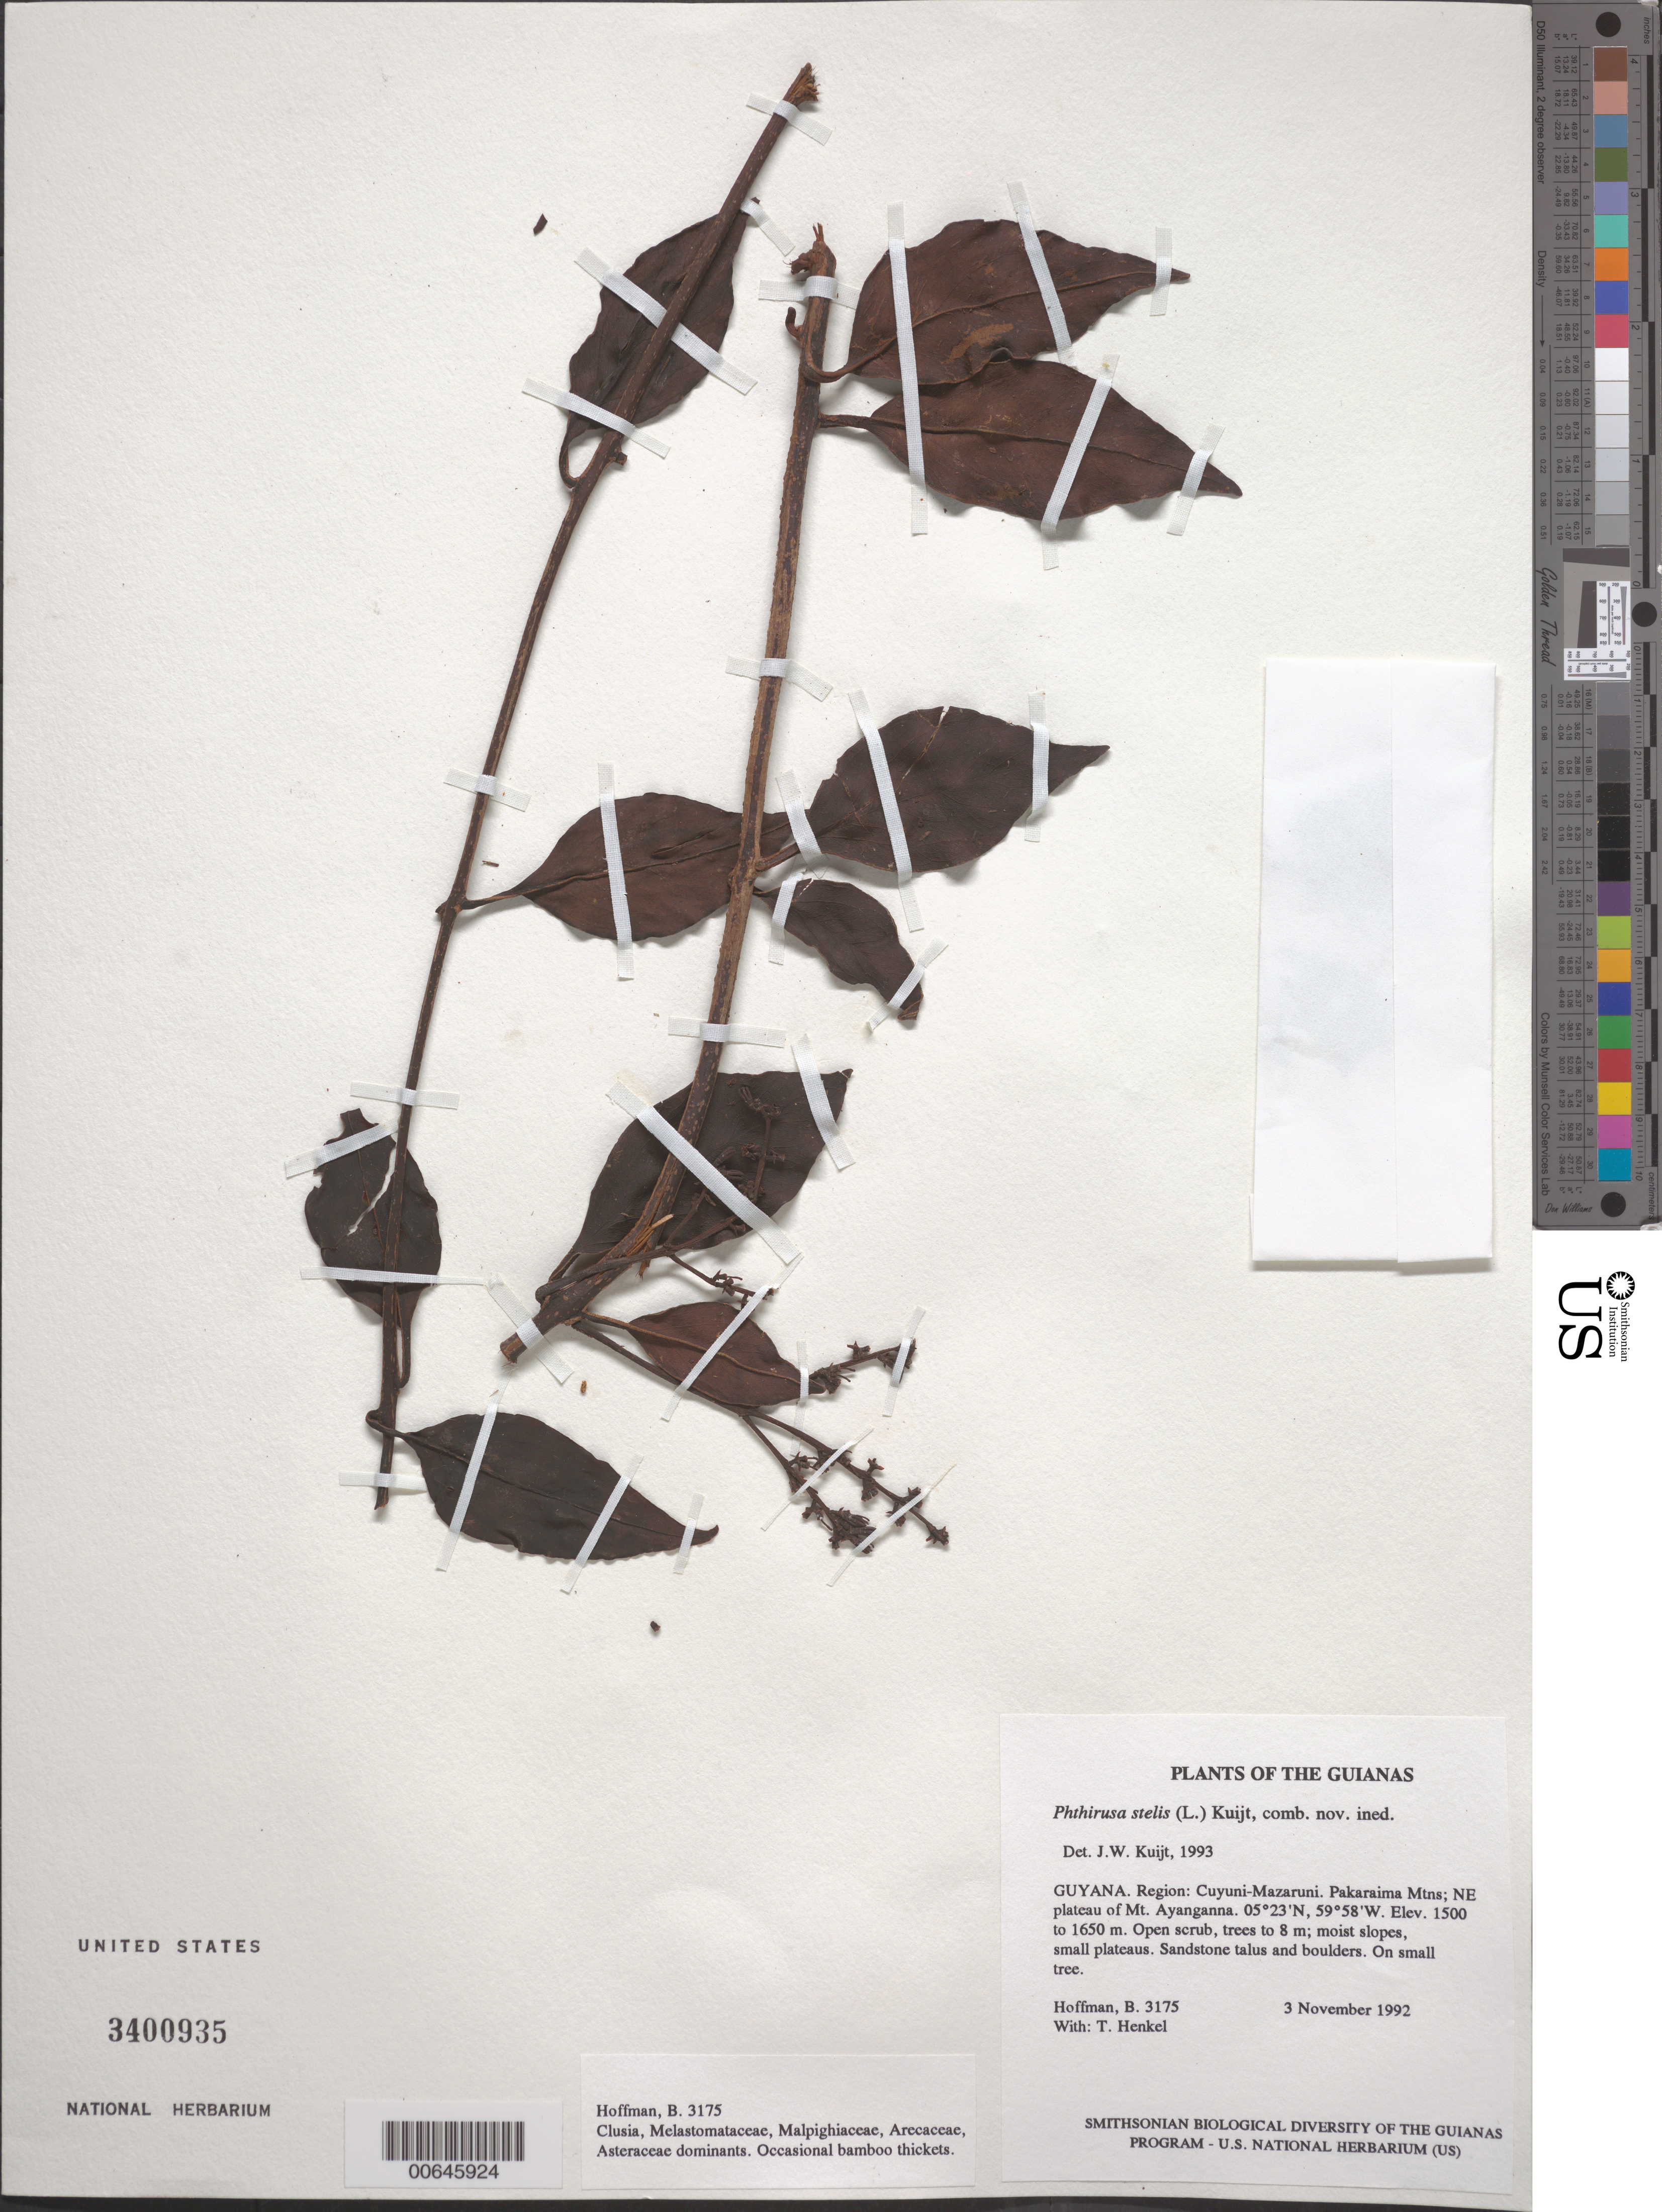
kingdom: Plantae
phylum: Tracheophyta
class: Magnoliopsida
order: Santalales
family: Loranthaceae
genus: Phthirusa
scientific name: Phthirusa stelis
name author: (L.) Kuijt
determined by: Kuijt, Job, (CANADA)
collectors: B. Hoffman & T. Henkel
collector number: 3175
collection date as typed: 3 November 1992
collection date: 1992-11-03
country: Guyana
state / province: Cuyuni-Mazaruni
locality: Pakaraima Mountains; NE plateau of Mt. Ayanganna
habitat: Open scrub, trees to 8 m; moist slopes, small plateaus. Sandstone talus and boulders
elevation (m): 1500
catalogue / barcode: US 3400935